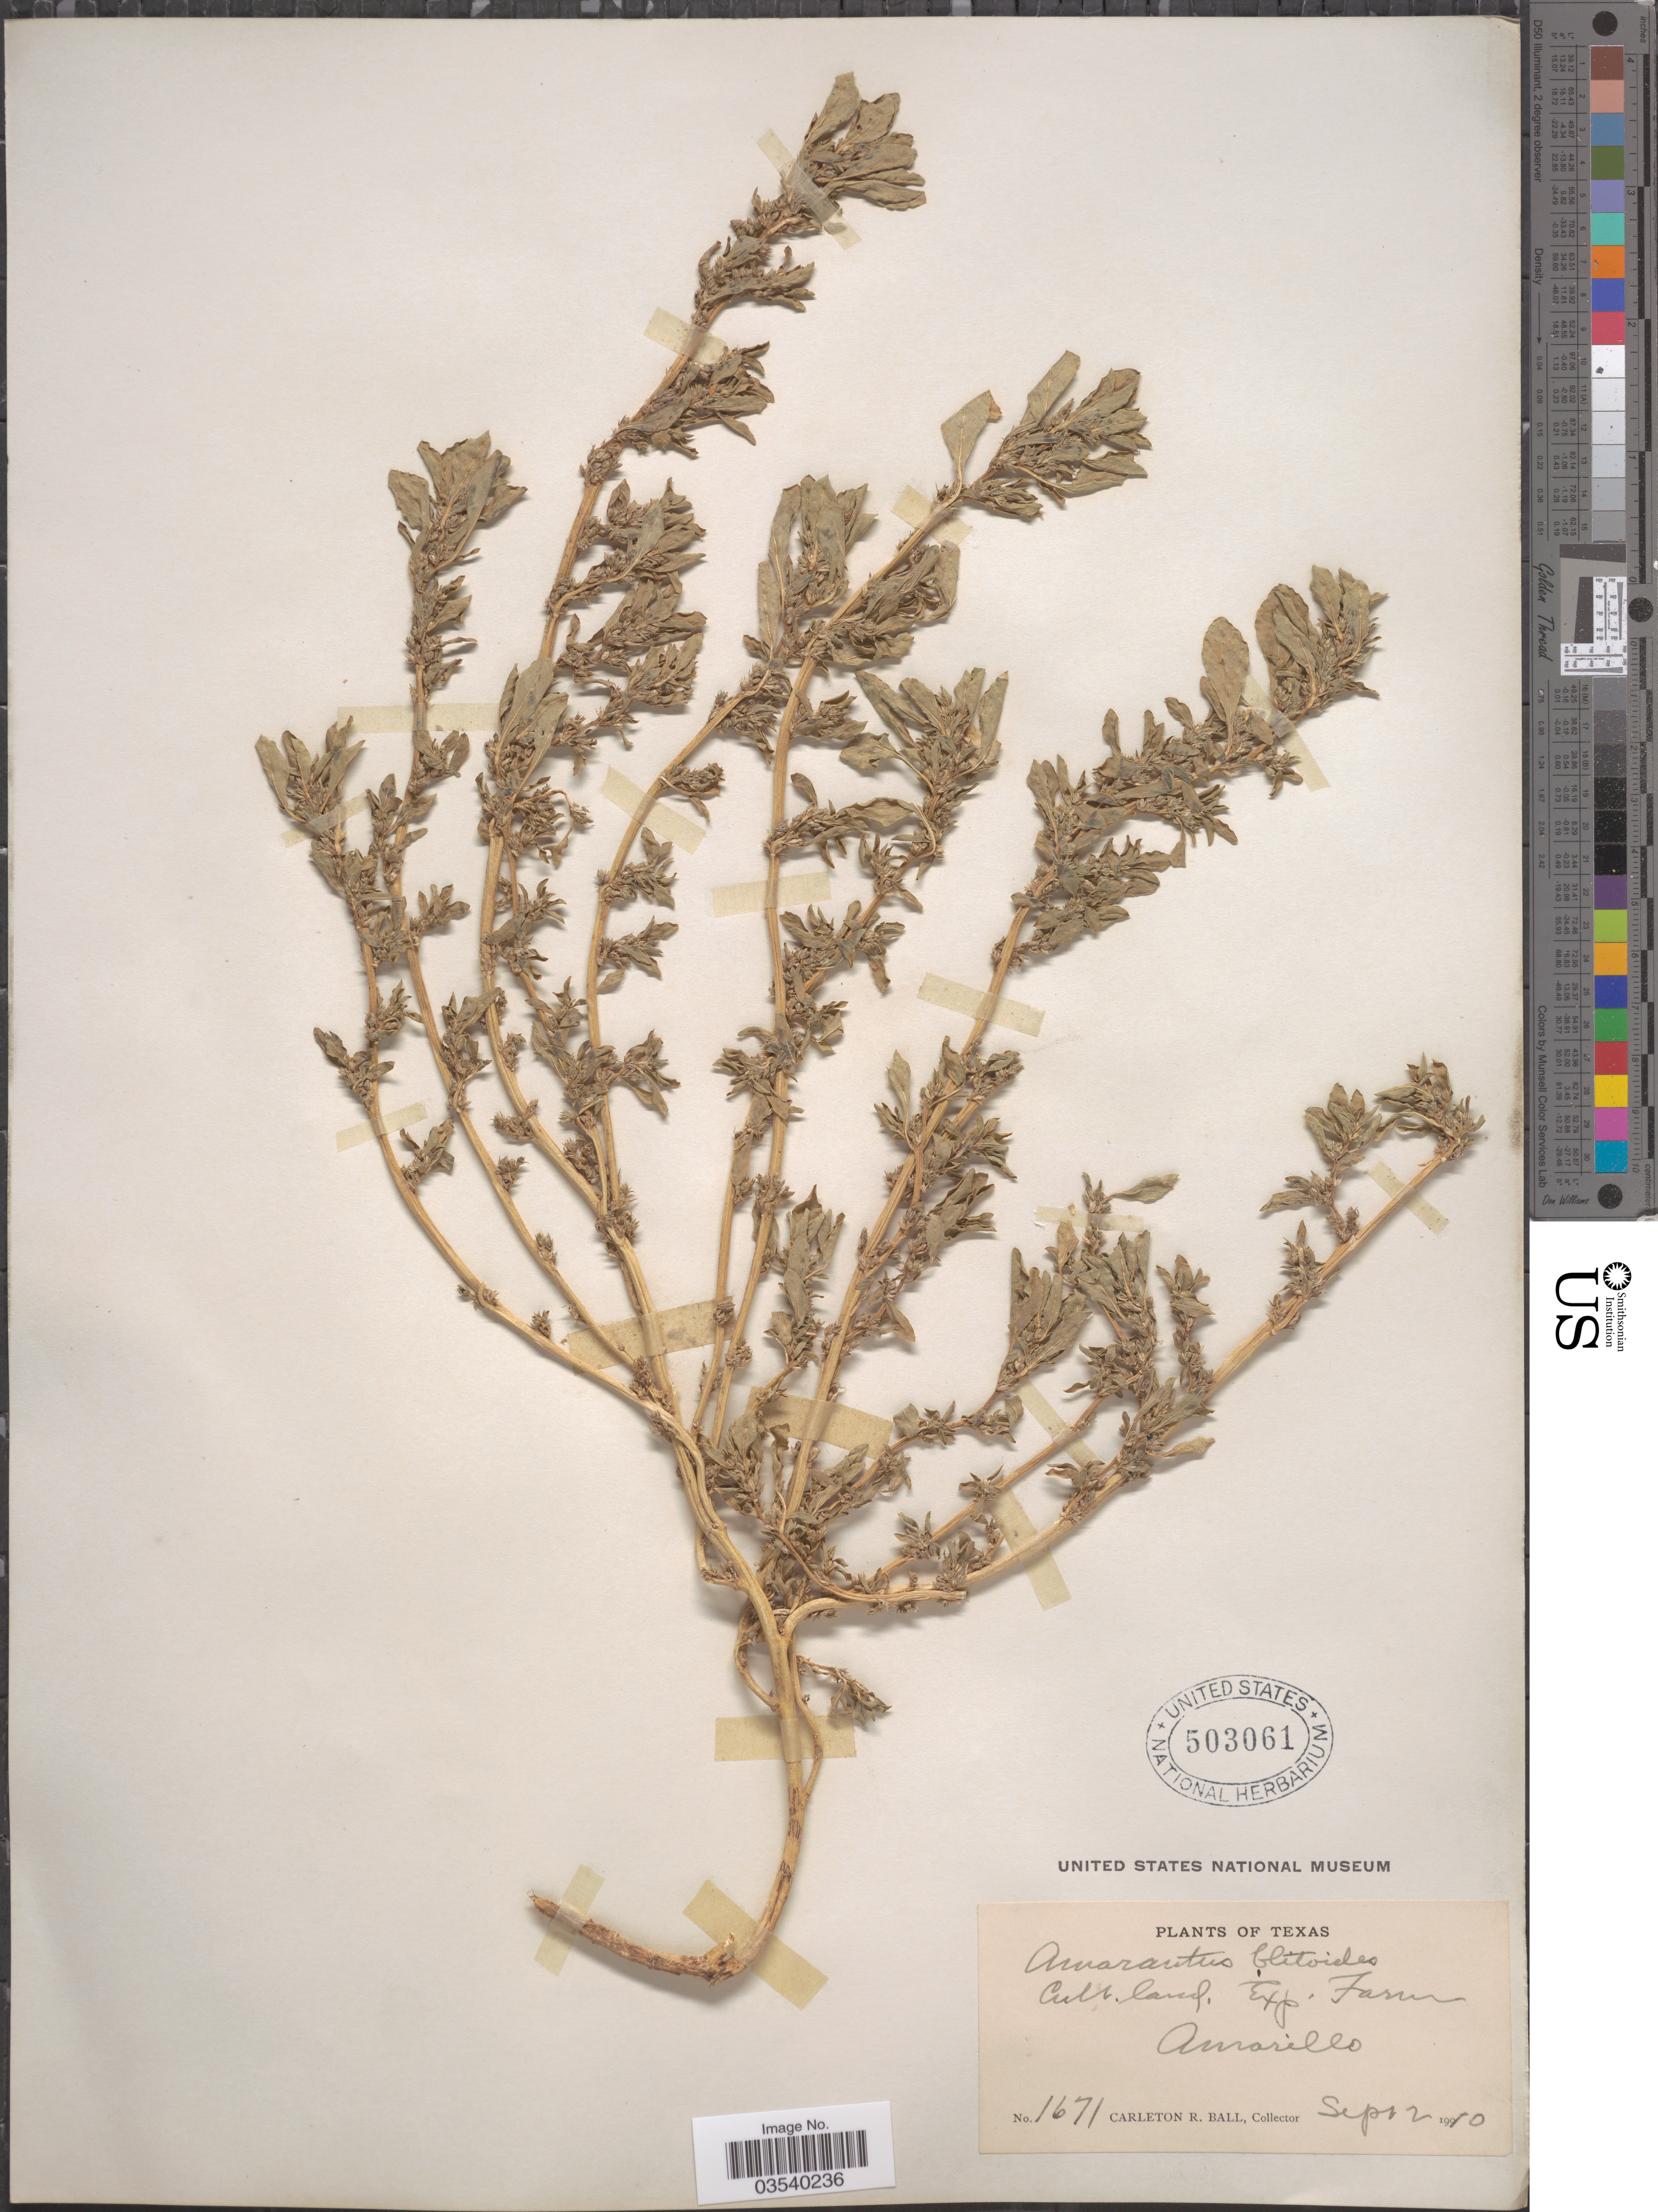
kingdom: Plantae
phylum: Tracheophyta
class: Magnoliopsida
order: Caryophyllales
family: Amaranthaceae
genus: Amaranthus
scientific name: Amaranthus blitoides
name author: S. Watson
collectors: C. R. Ball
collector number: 1671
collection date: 1910-09-02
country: United States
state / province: Texas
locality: Cult. land, Exp. Farm, Amarillo.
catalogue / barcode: US 503061